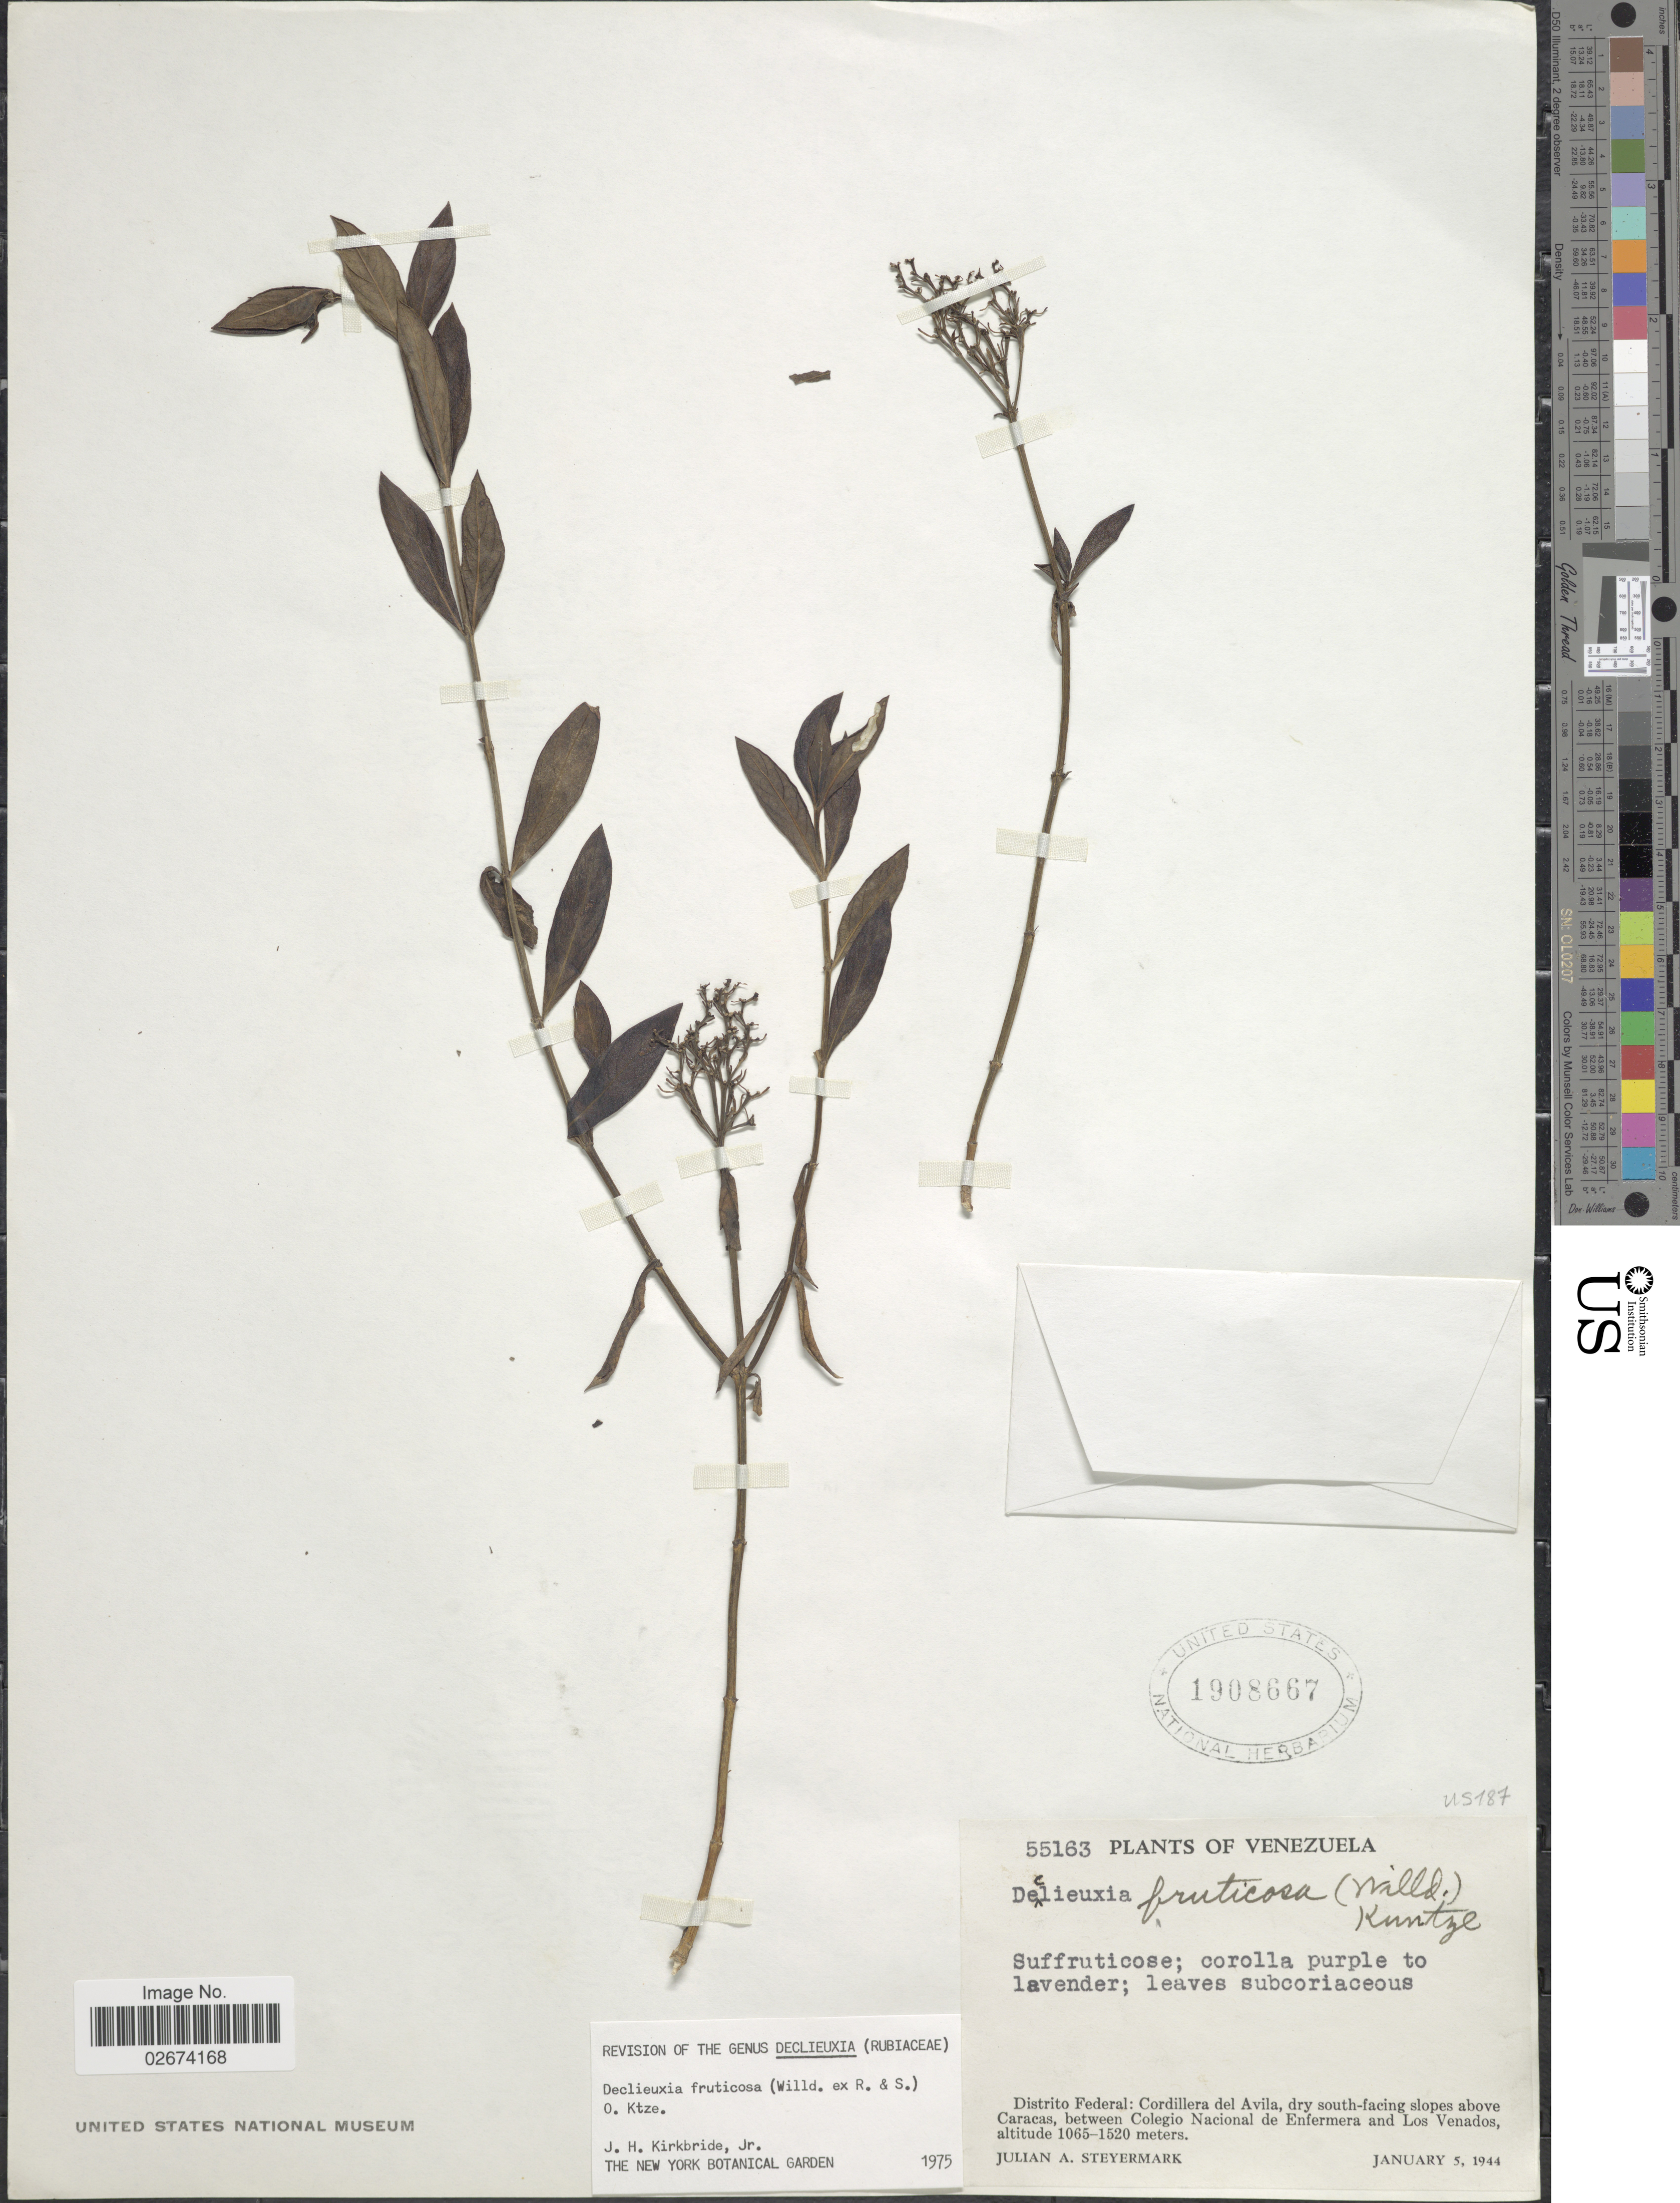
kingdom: Plantae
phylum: Tracheophyta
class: Magnoliopsida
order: Gentianales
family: Rubiaceae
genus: Declieuxia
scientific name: Declieuxia fruticosa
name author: (Willd. ex Roem. & Schult.) Kuntze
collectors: J. Steyermark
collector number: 55163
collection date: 1944-01-05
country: Venezuela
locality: Distrito Federal: Cordillera del Avila, dry south-facing slopes above Caracas, between Colegio Nacional de Enfermera and Los Venados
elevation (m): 1065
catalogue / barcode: US 1908667